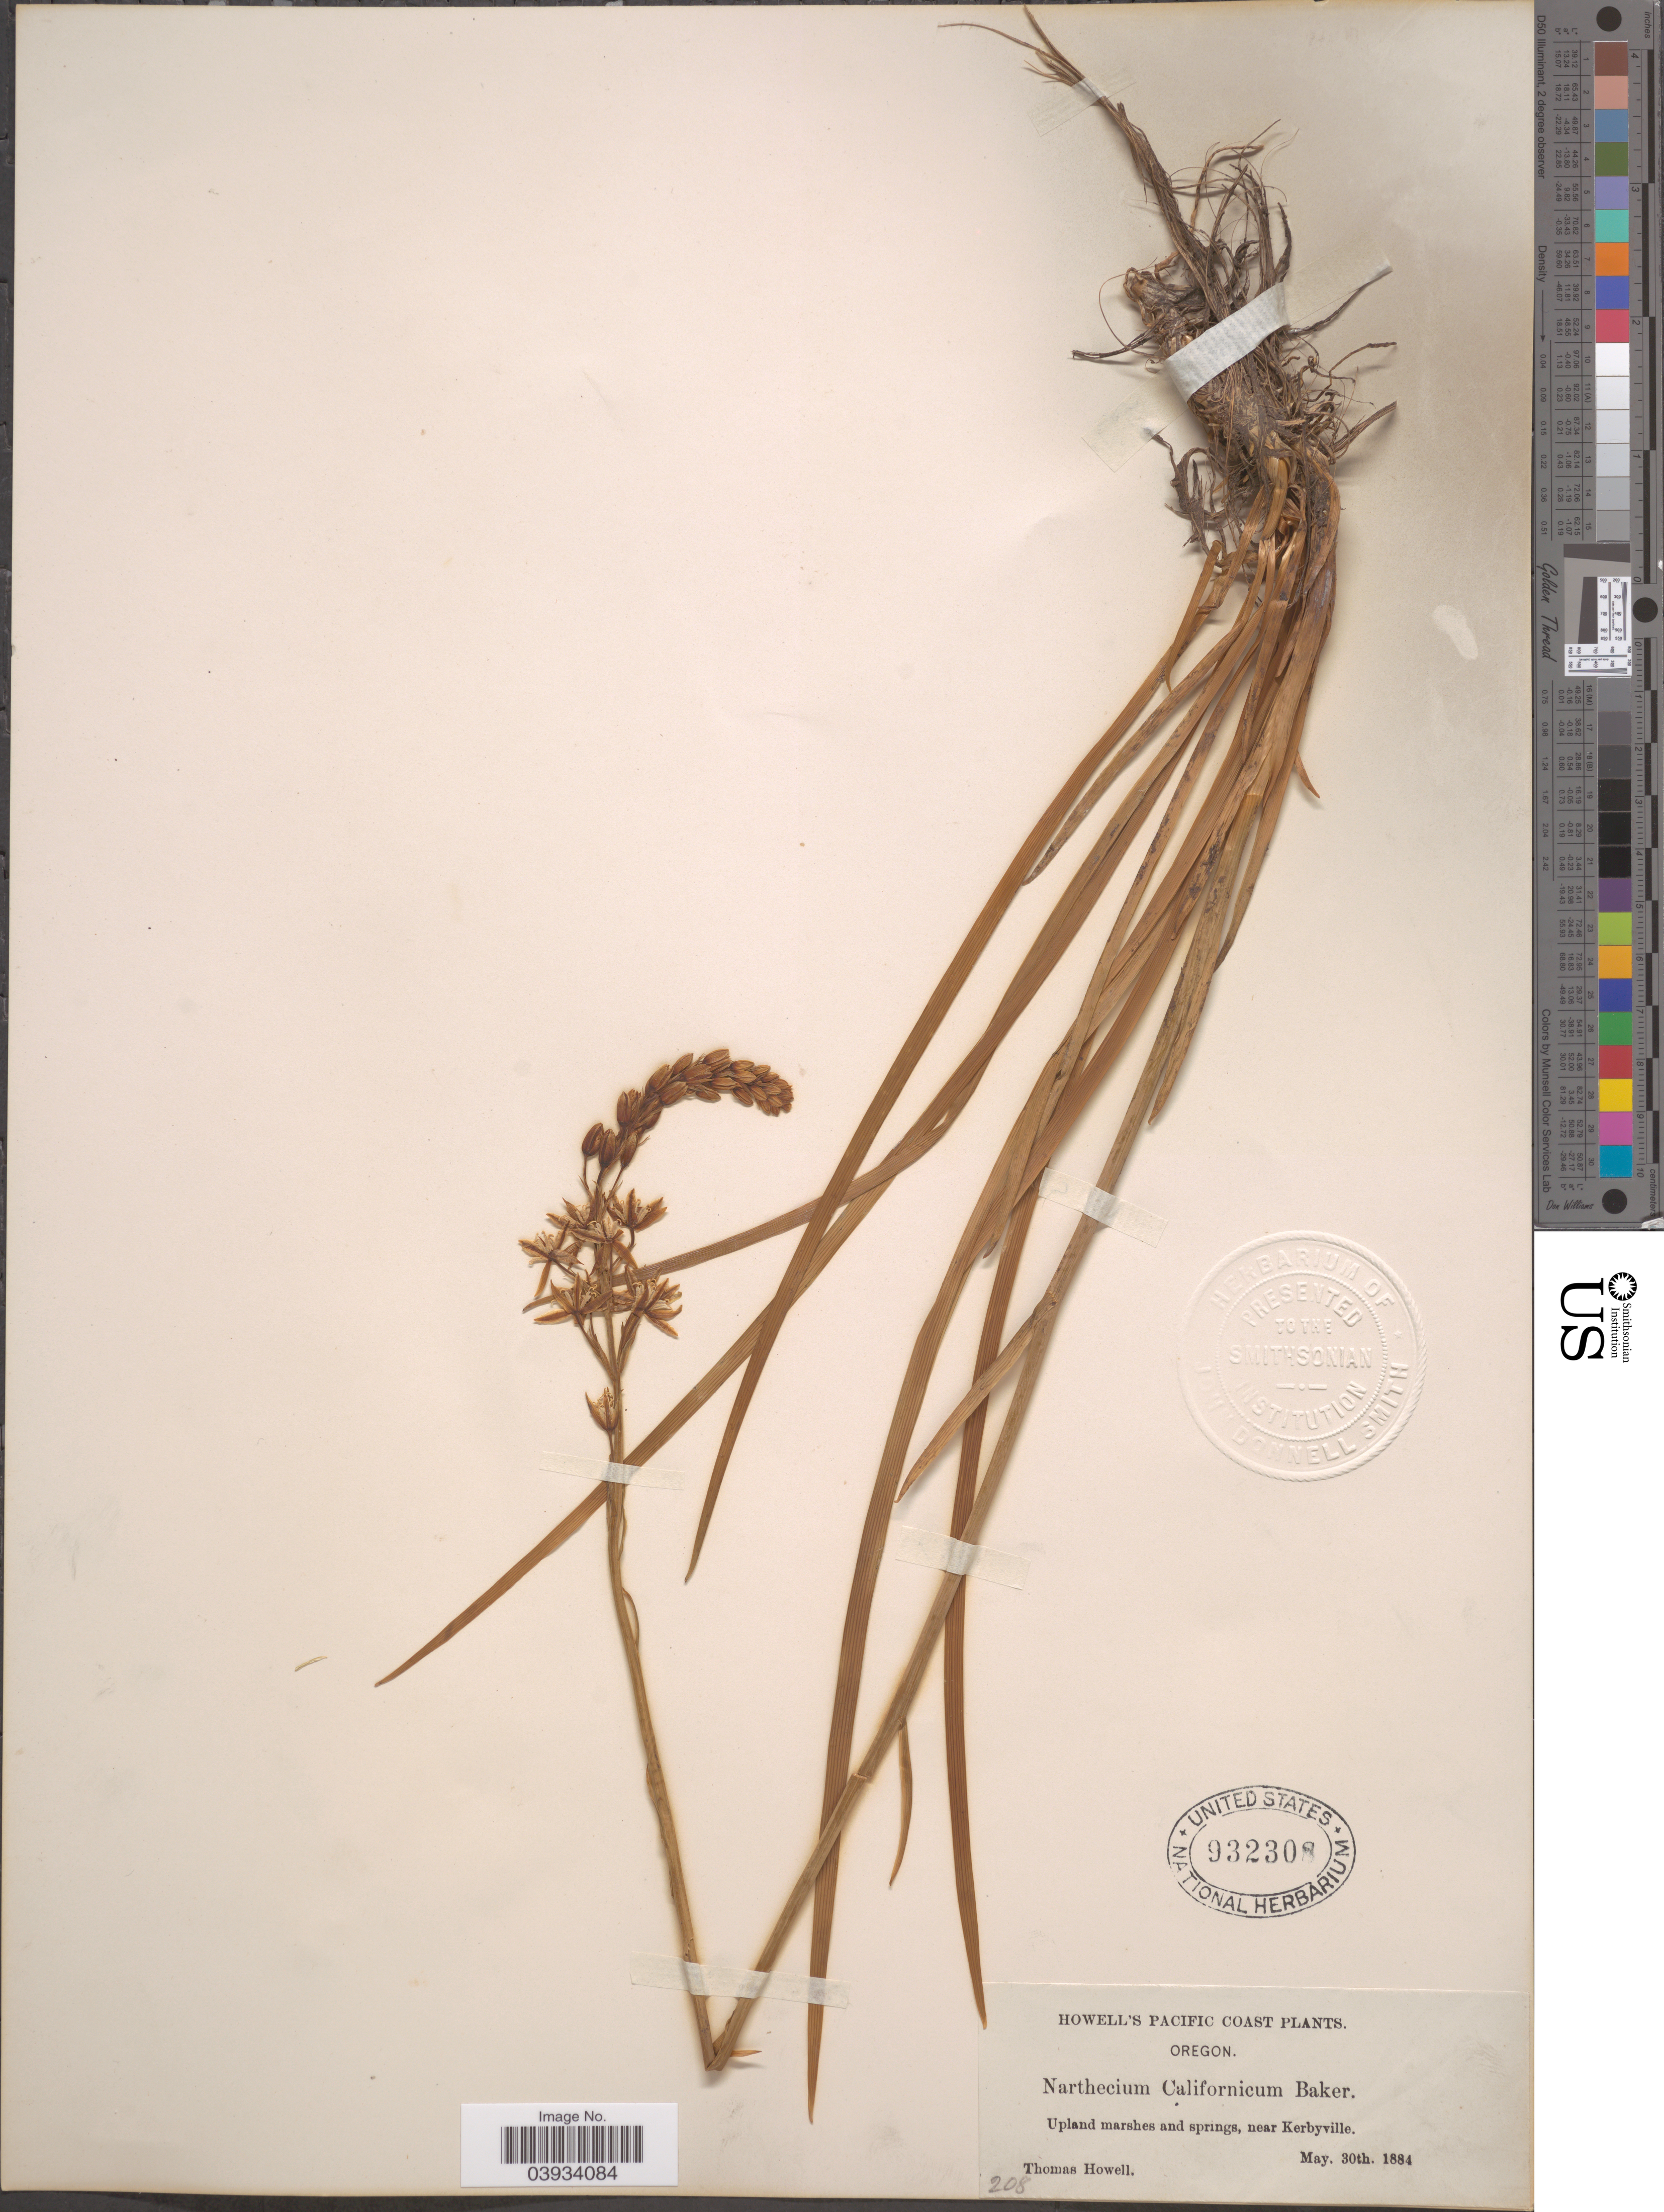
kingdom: Plantae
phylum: Tracheophyta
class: Liliopsida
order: Dioscoreales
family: Nartheciaceae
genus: Narthecium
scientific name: Narthecium californicum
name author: Baker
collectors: T. Howell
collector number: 208?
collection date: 1884-05-30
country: United States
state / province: Oregon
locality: Pacific Coast. Upland marshes and springs, near Kerbyville.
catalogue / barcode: US 932308